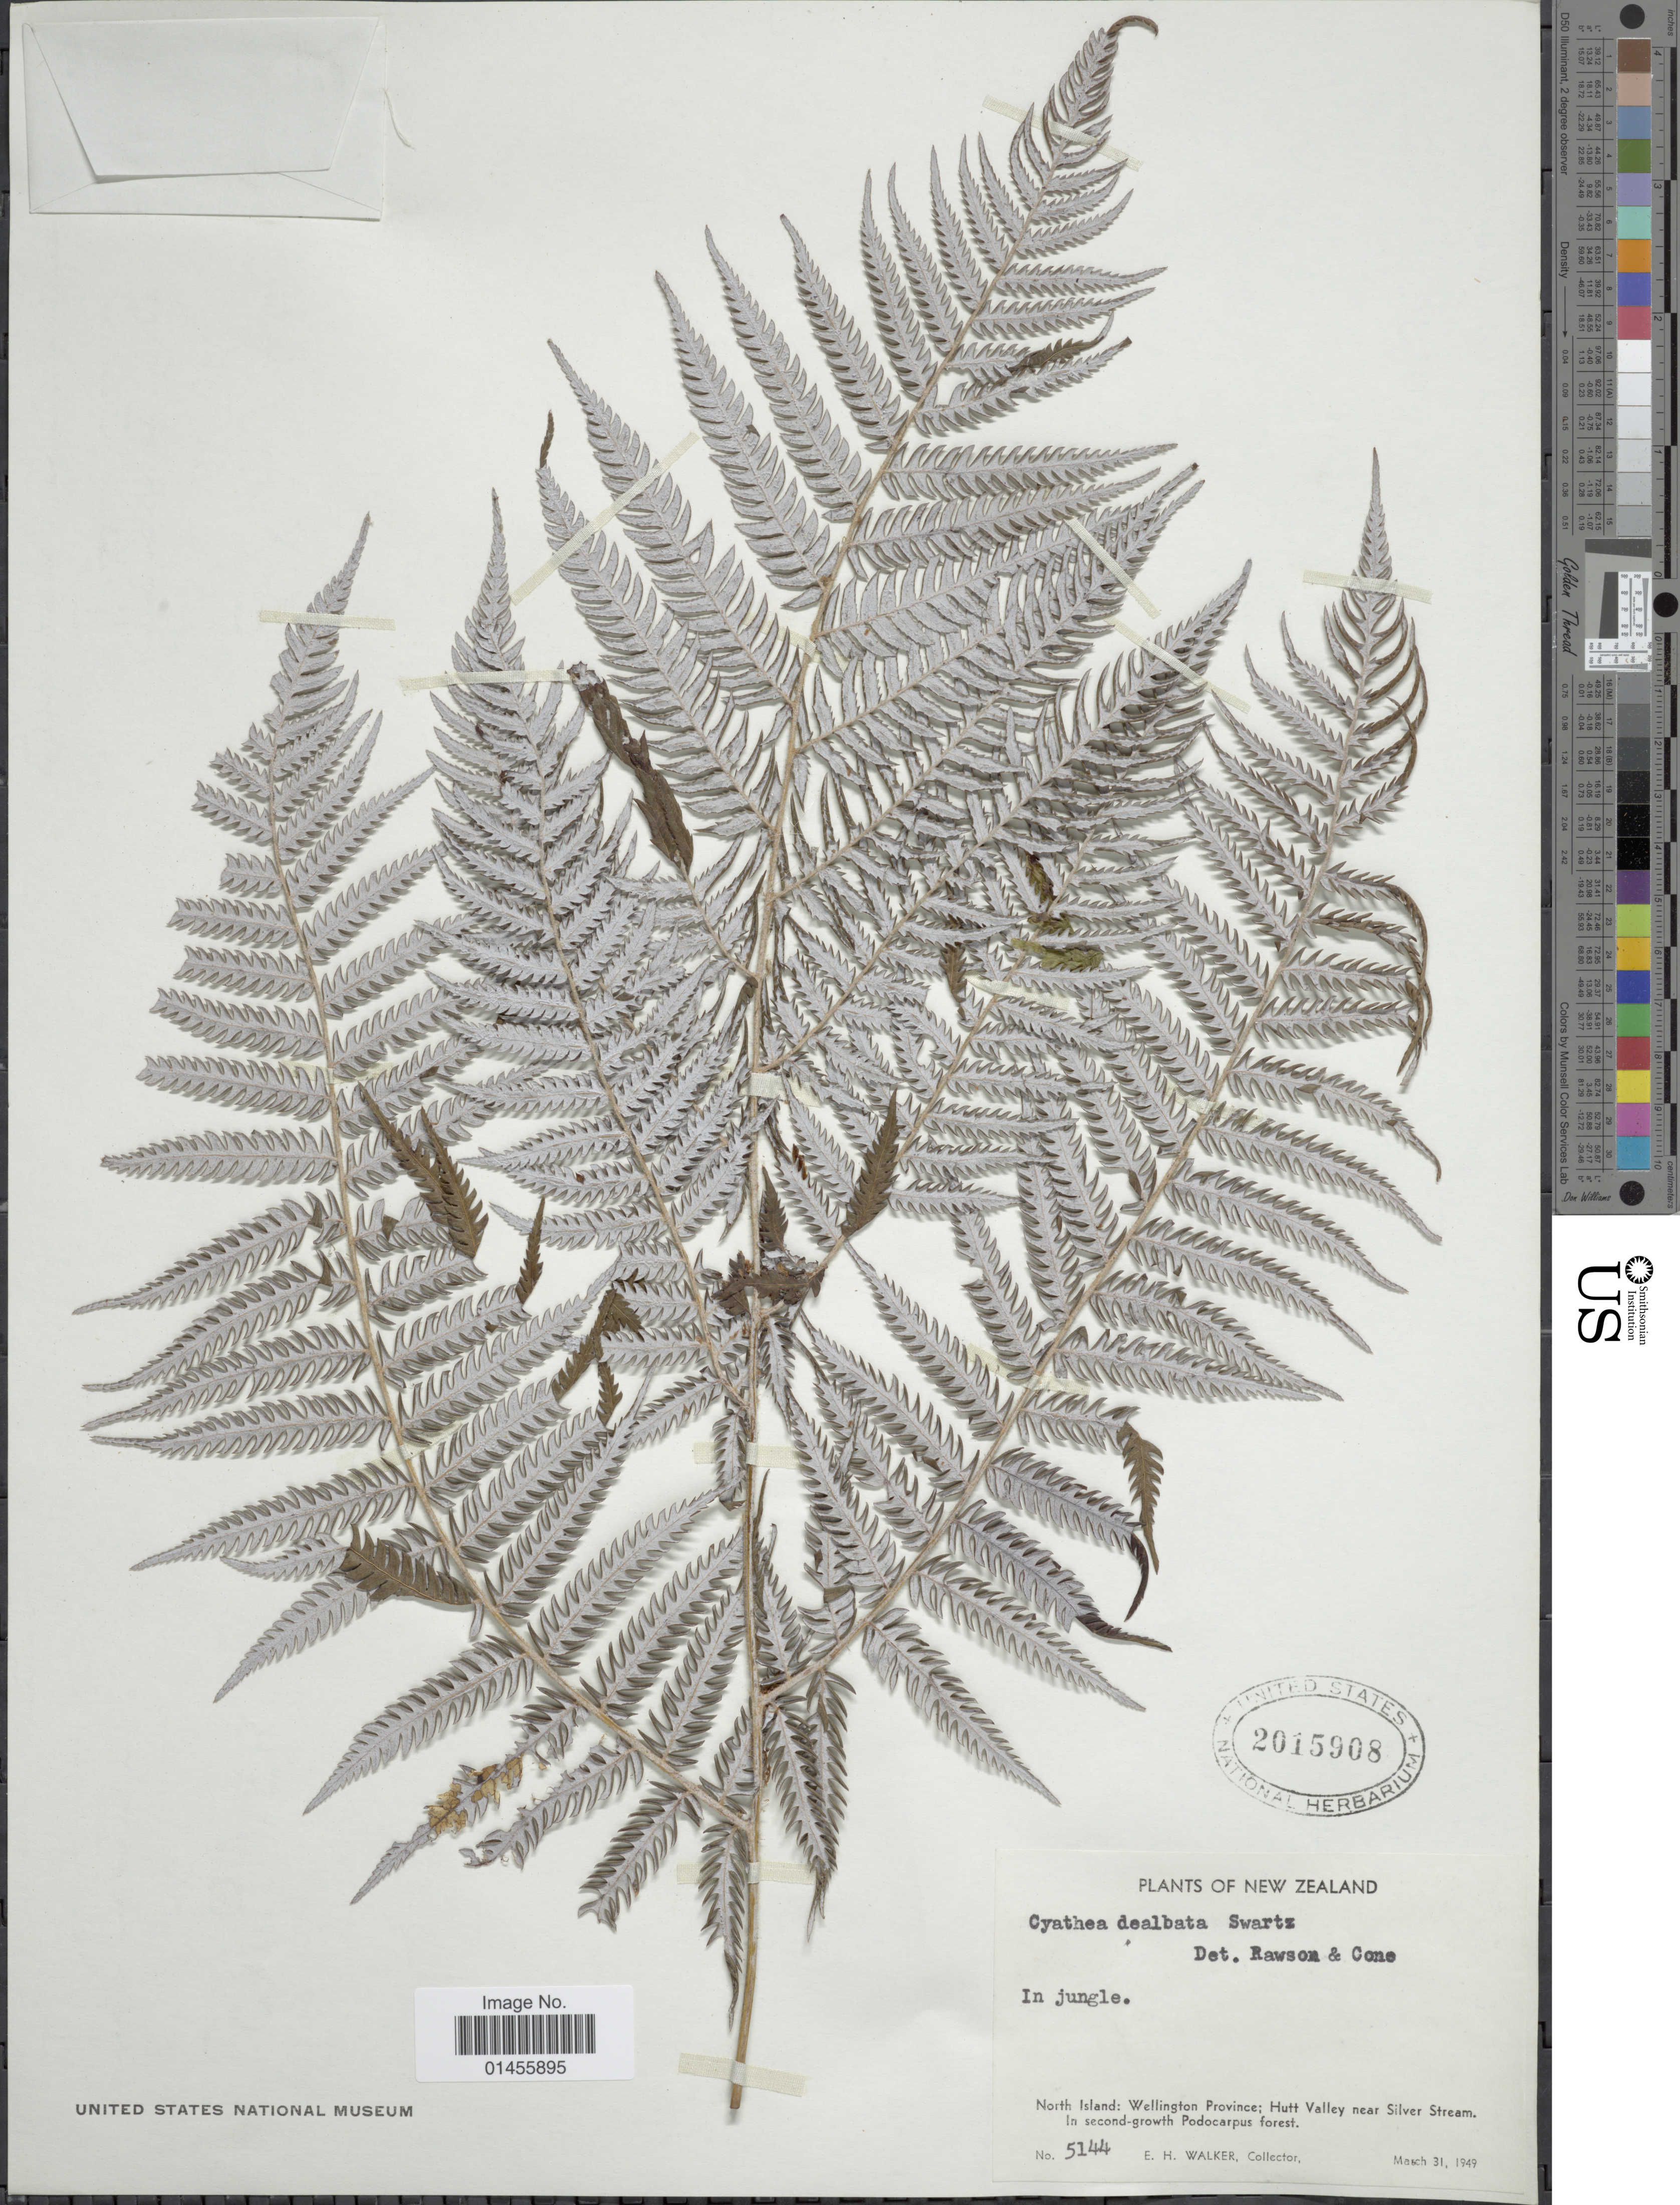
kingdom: Plantae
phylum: Tracheophyta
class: Polypodiopsida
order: Cyatheales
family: Cyatheaceae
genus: Alsophila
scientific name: Alsophila dealbata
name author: (G. Forst.)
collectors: E. H. Walker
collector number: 5144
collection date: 1949-03-31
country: New Zealand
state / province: Wellington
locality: North Island: Wellington Province; Hutt Valley near Silver Stream.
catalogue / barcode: US 2015908